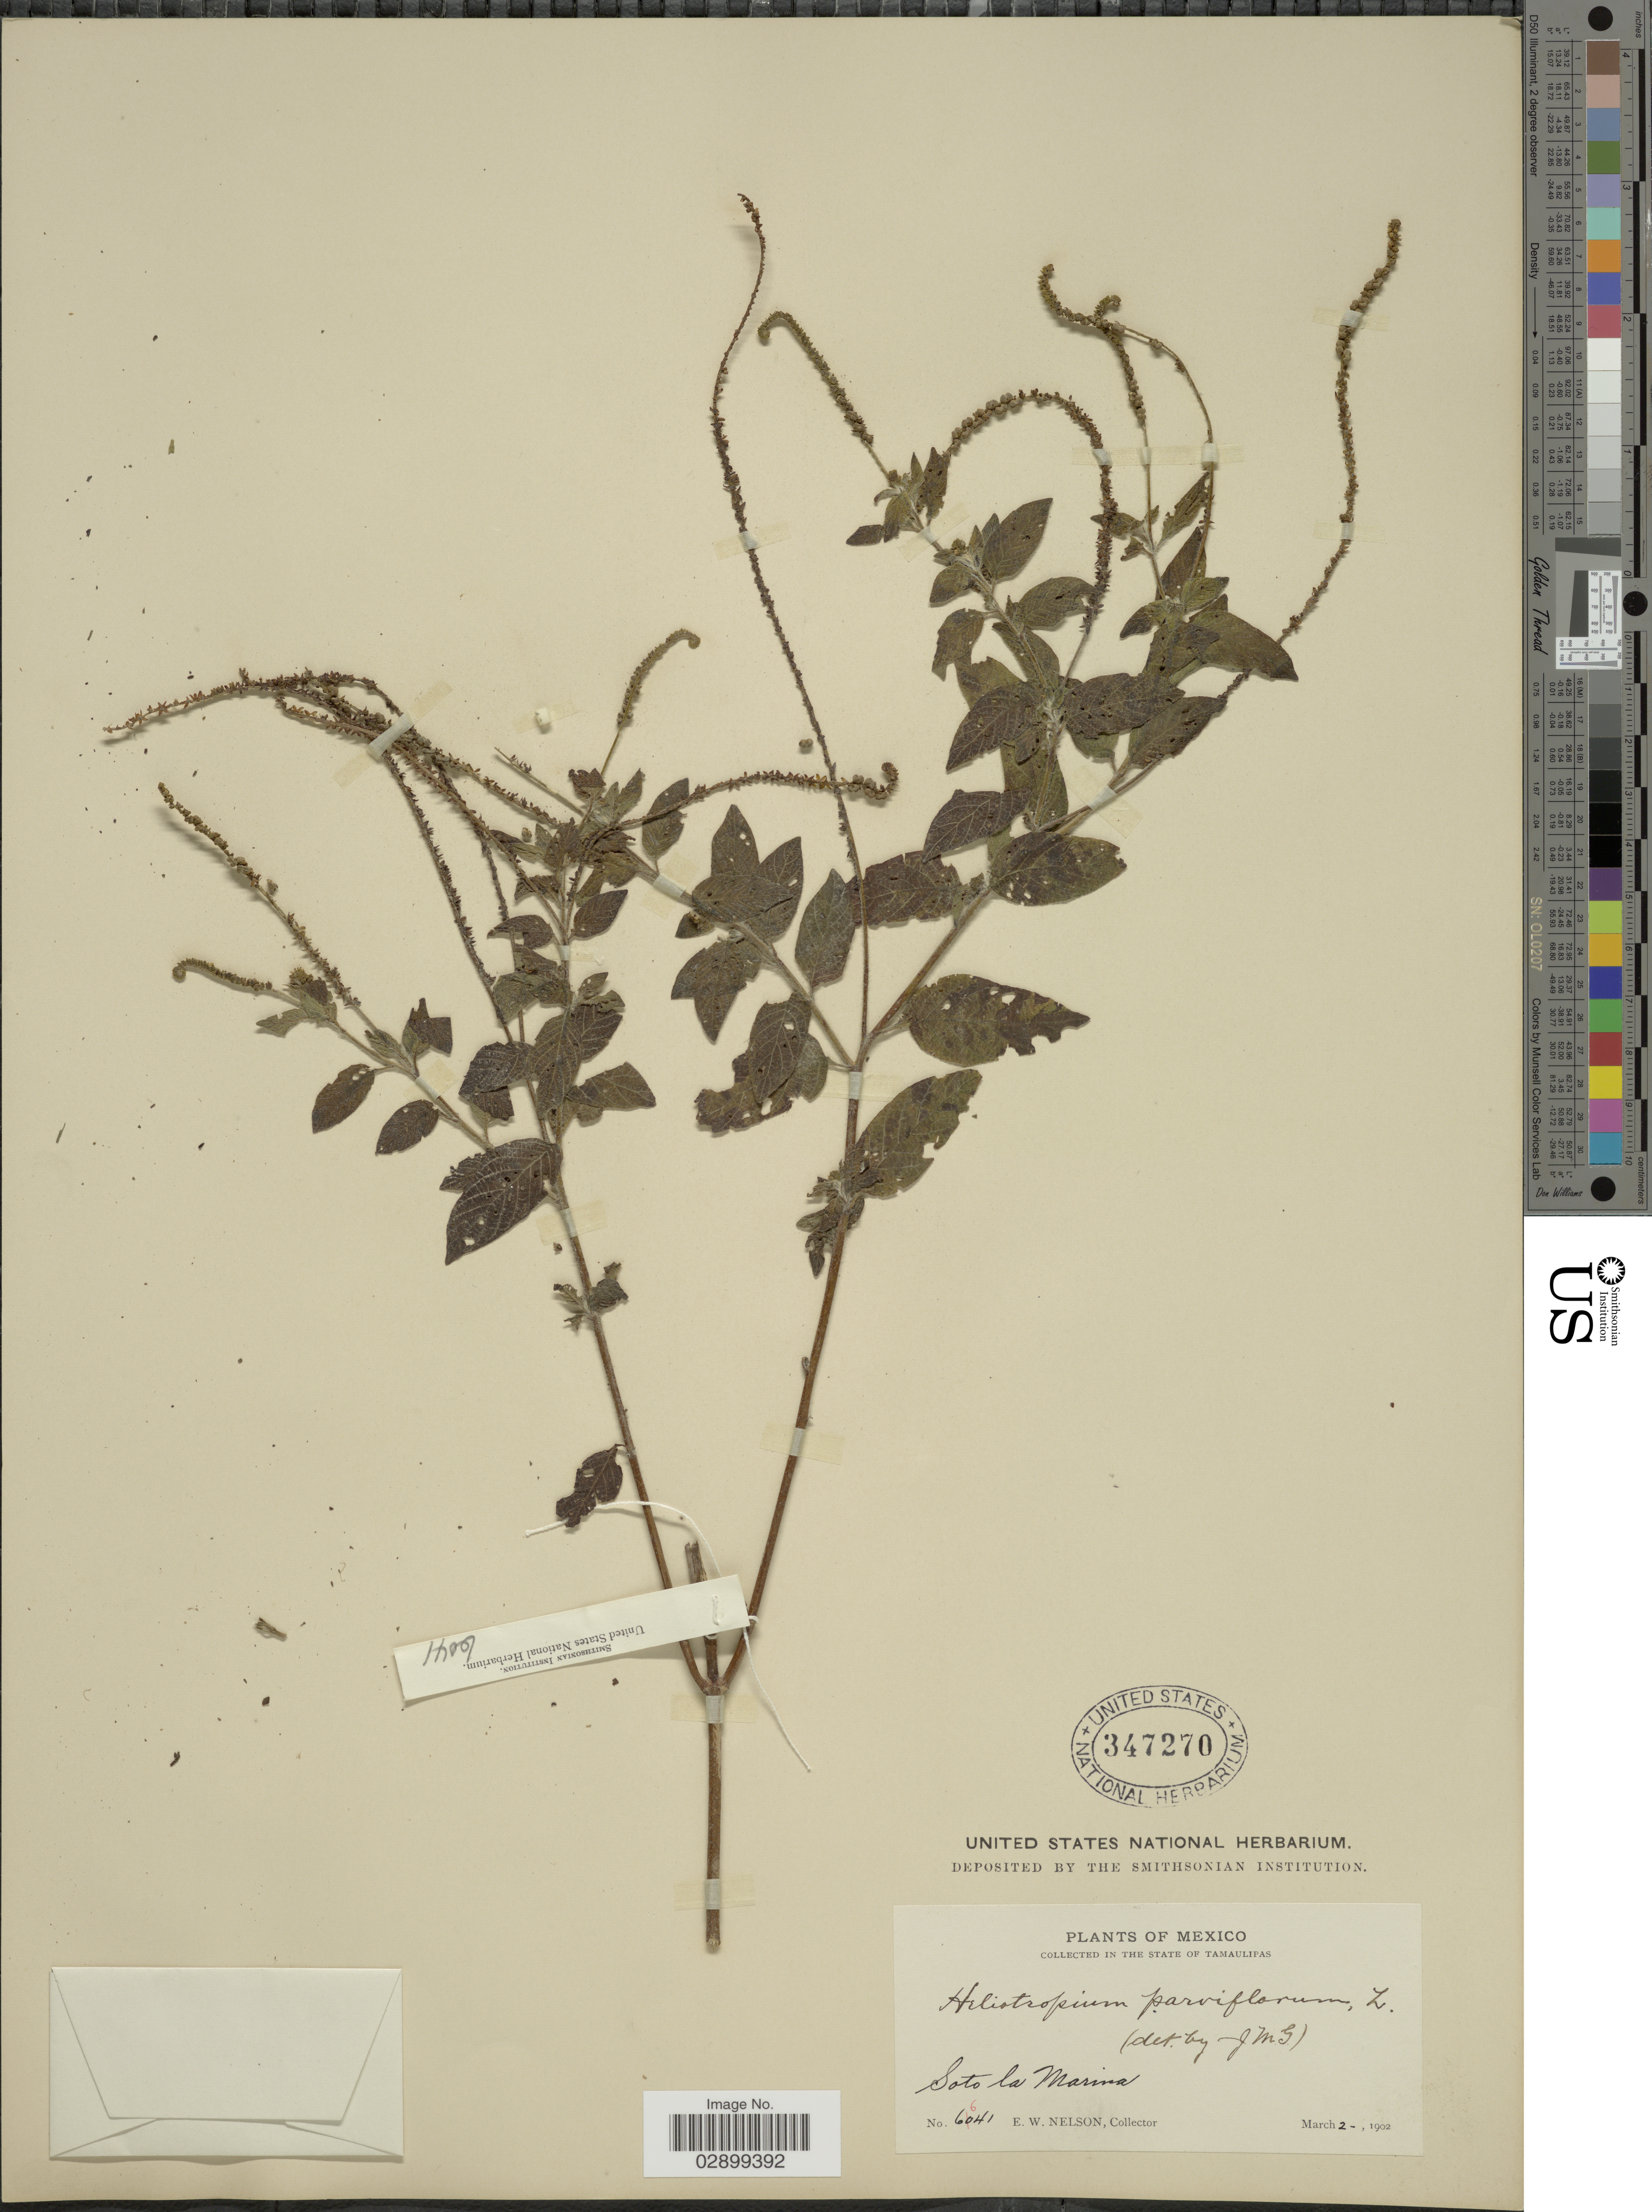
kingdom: Plantae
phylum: Tracheophyta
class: Magnoliopsida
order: Boraginales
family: Heliotropiaceae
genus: Heliotropium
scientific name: Heliotropium angiospermum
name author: Murray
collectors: E. W. Nelson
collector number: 6641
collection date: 1902-03-02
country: Mexico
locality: In the State of Tamaulipas. Soto la Marina.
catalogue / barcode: US 347270